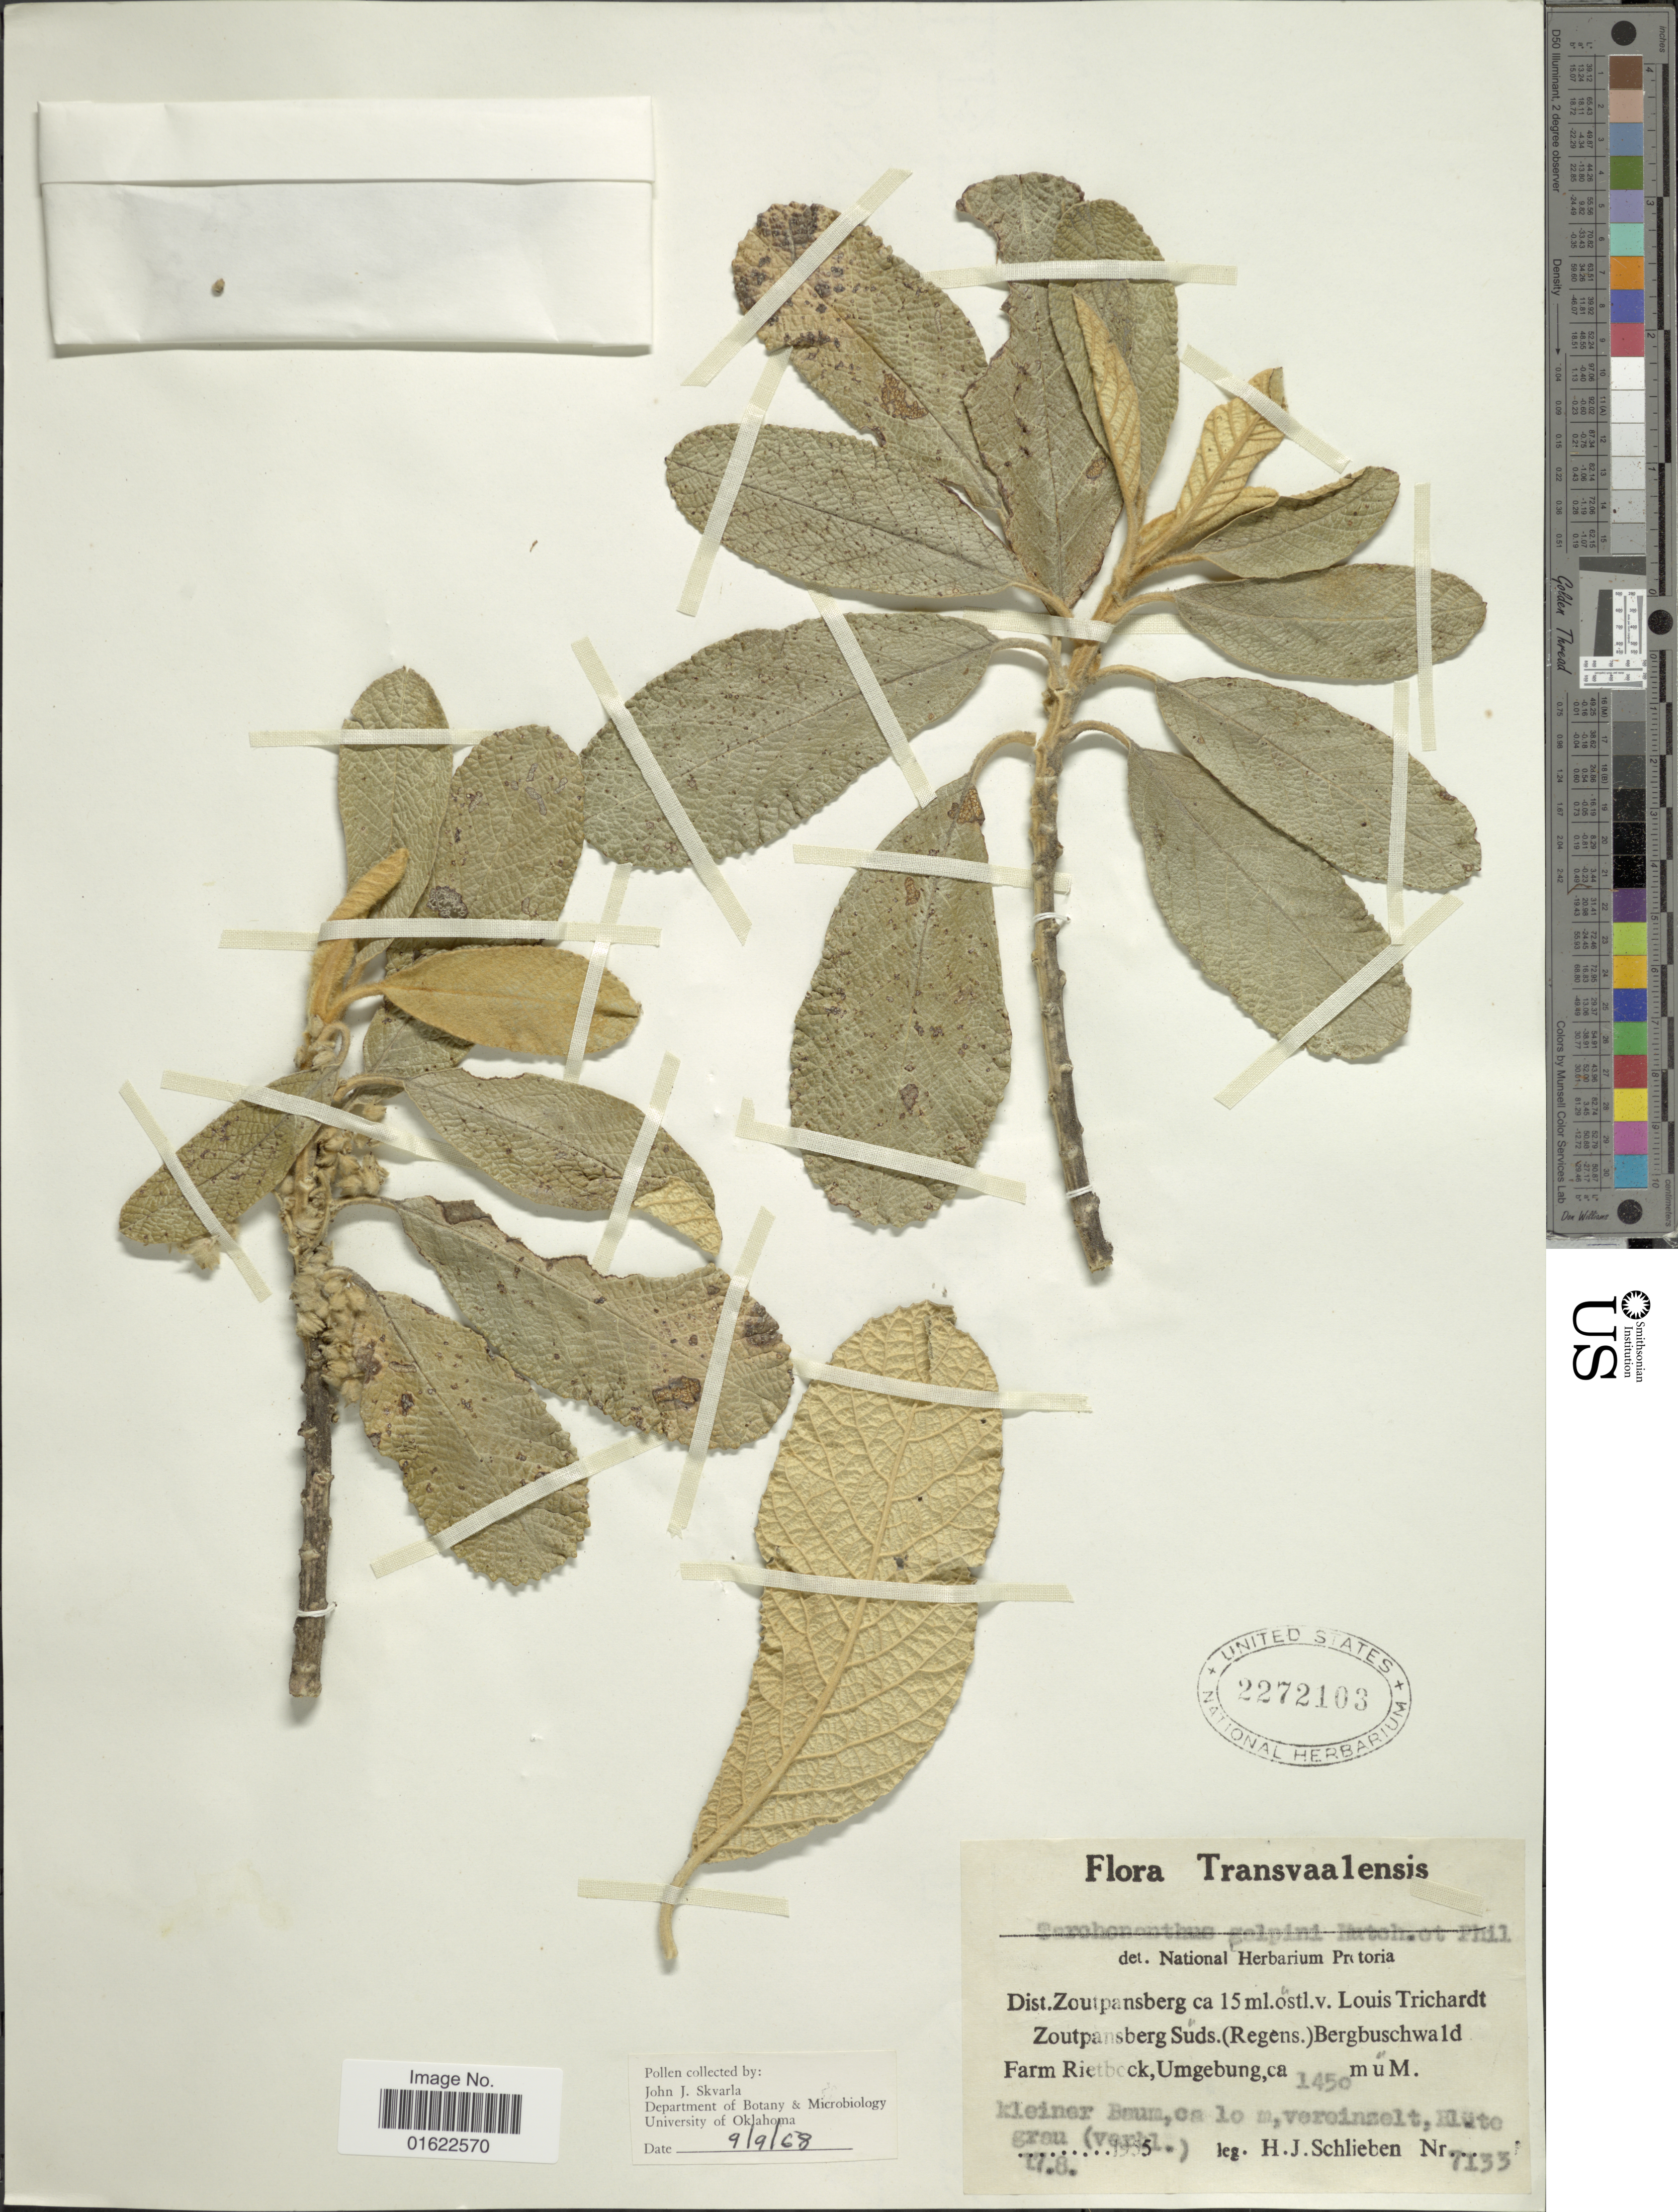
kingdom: Plantae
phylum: Tracheophyta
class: Magnoliopsida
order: Asterales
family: Asteraceae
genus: Tarchonanthus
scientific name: Tarchonanthus trilobus var. galpinii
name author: (Hutch. & E. Phillips) Paiva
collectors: H. J. Schlieben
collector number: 7133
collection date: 1955-08-17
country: South Africa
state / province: Limpopo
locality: Transvaalensis, Dist. Zoutpansberg ca 15ml. ostl. v Louis Trichardt Zoutpansberg Suds. (Regens.) Bergbuschwald Farm Rietbeck, Umgebung, kleiner Baum, ca 10 m, vereinzelt, blüte grau (verbl.)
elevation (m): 1450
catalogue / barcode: US 2272103